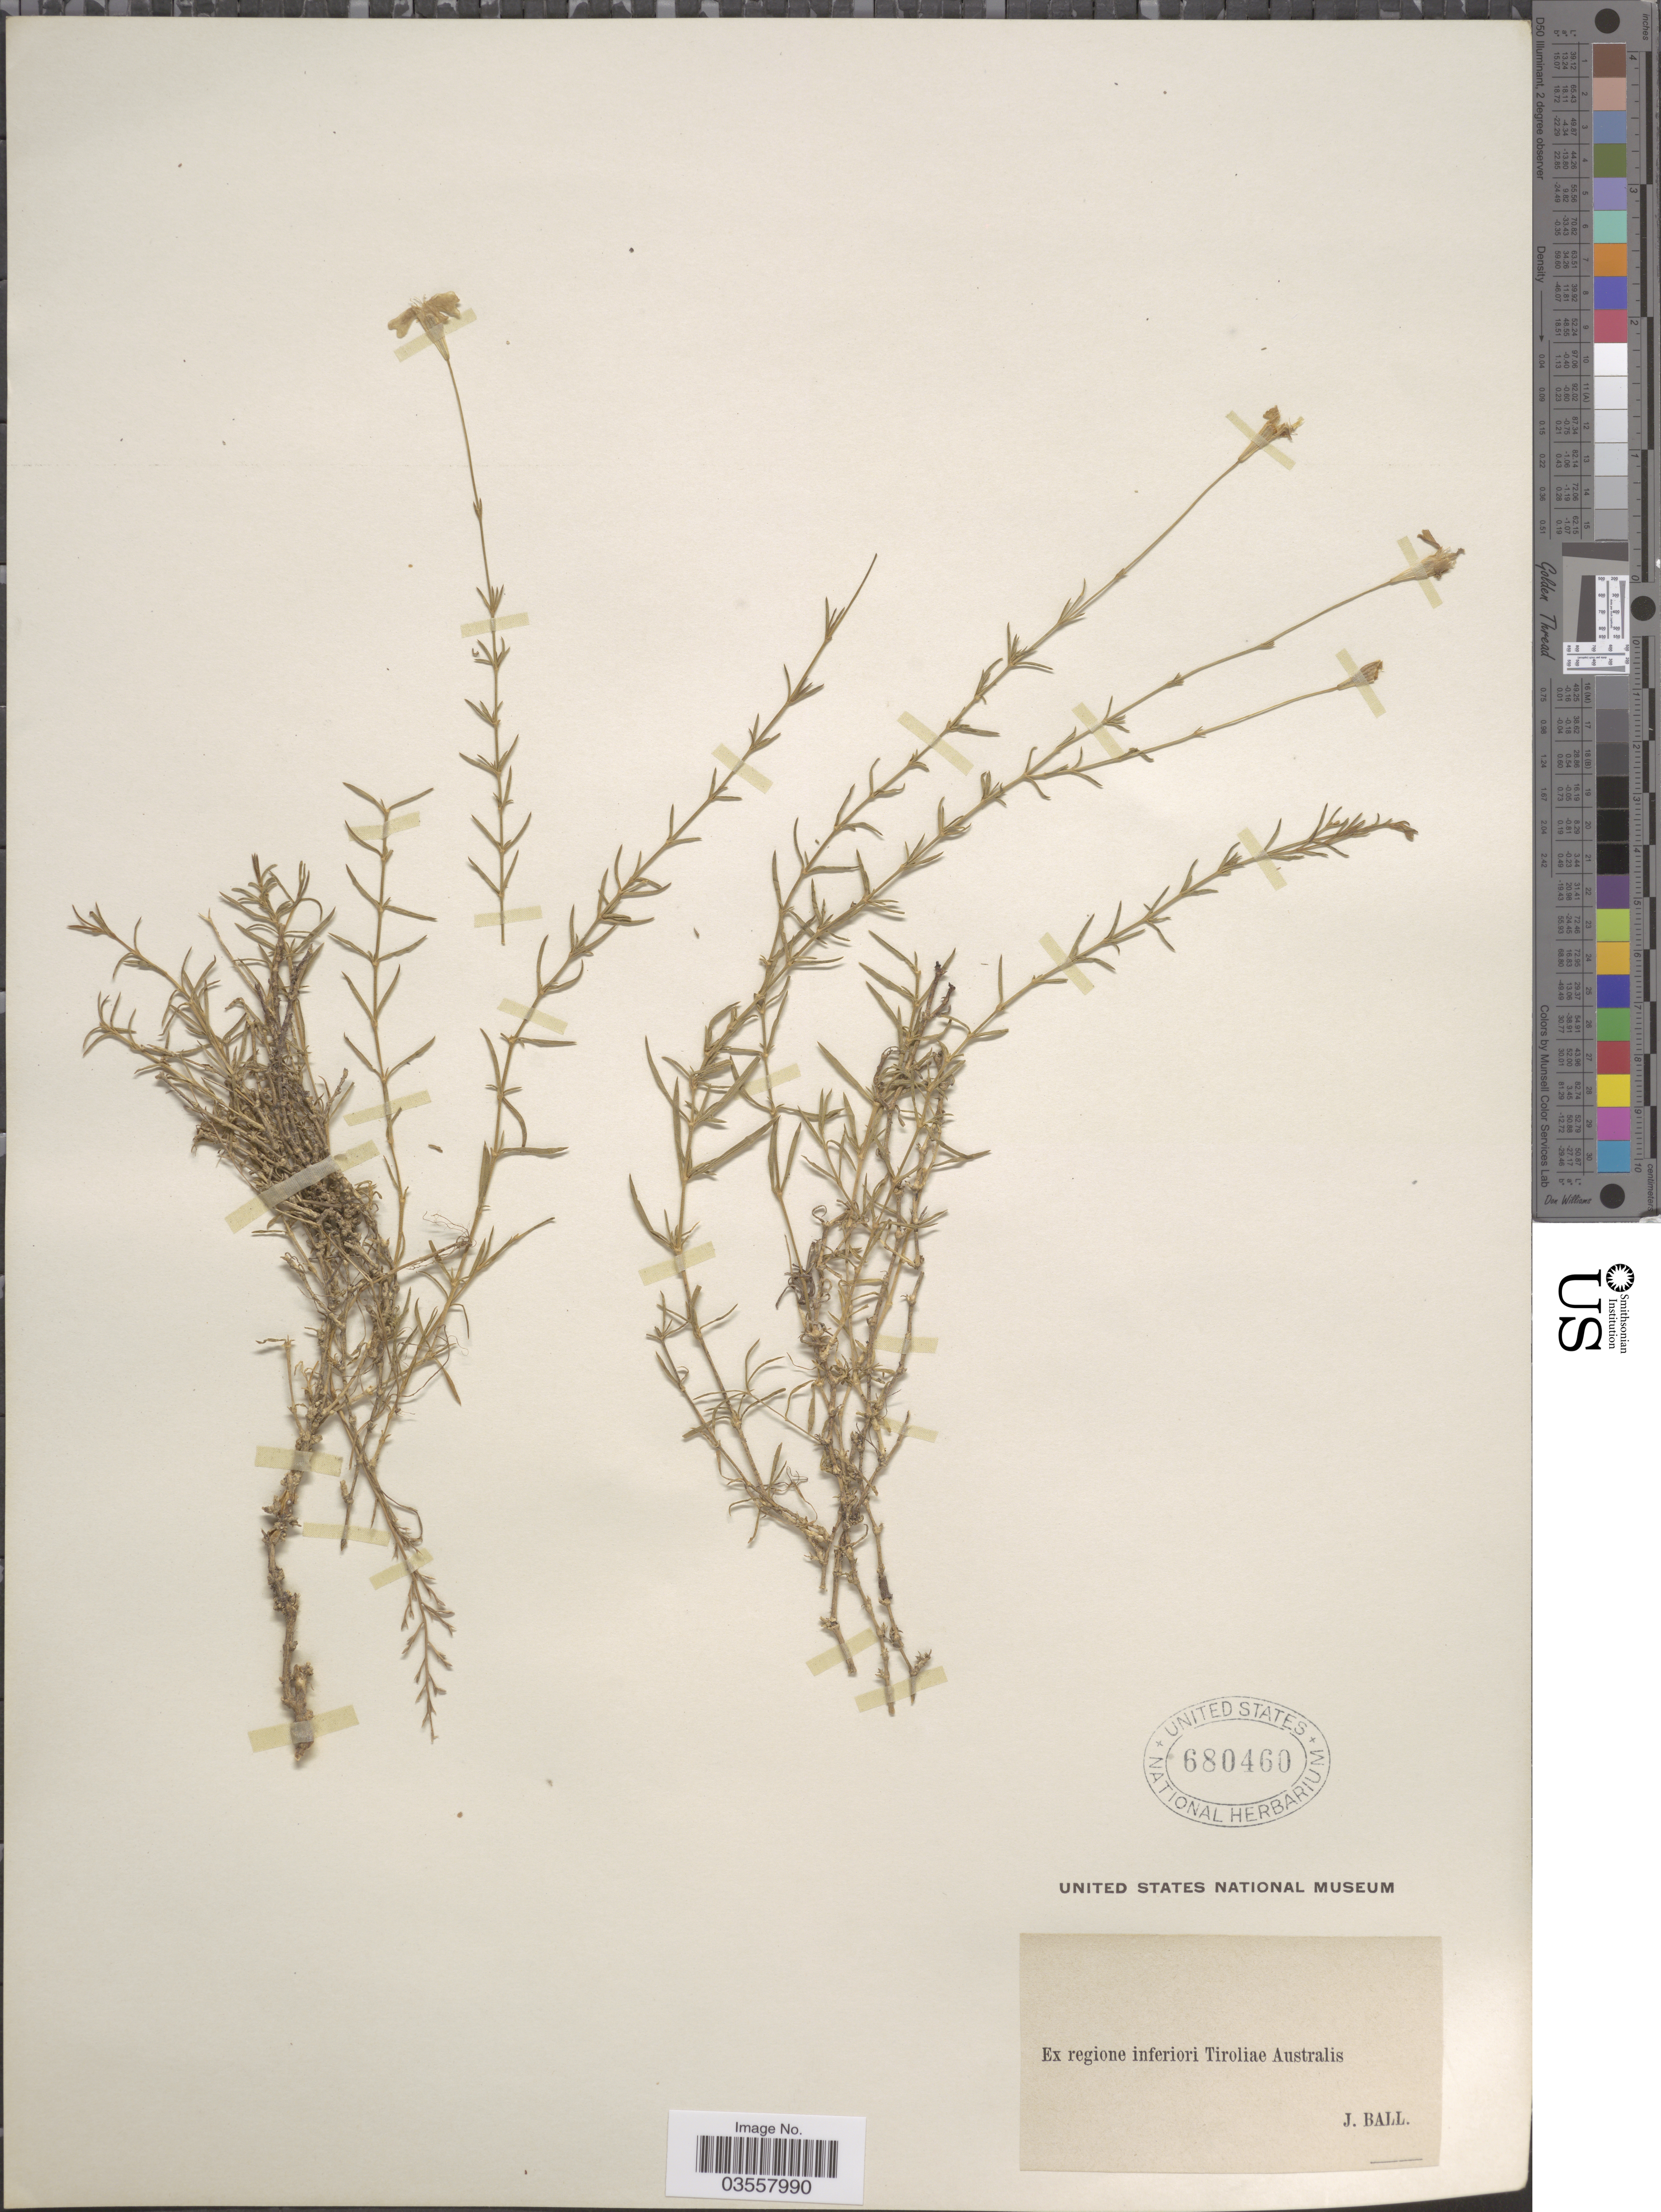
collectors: J. Ball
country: Austria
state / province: Tirol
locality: Ex regione inferiori Tiroliae Australis.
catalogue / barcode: US 680460